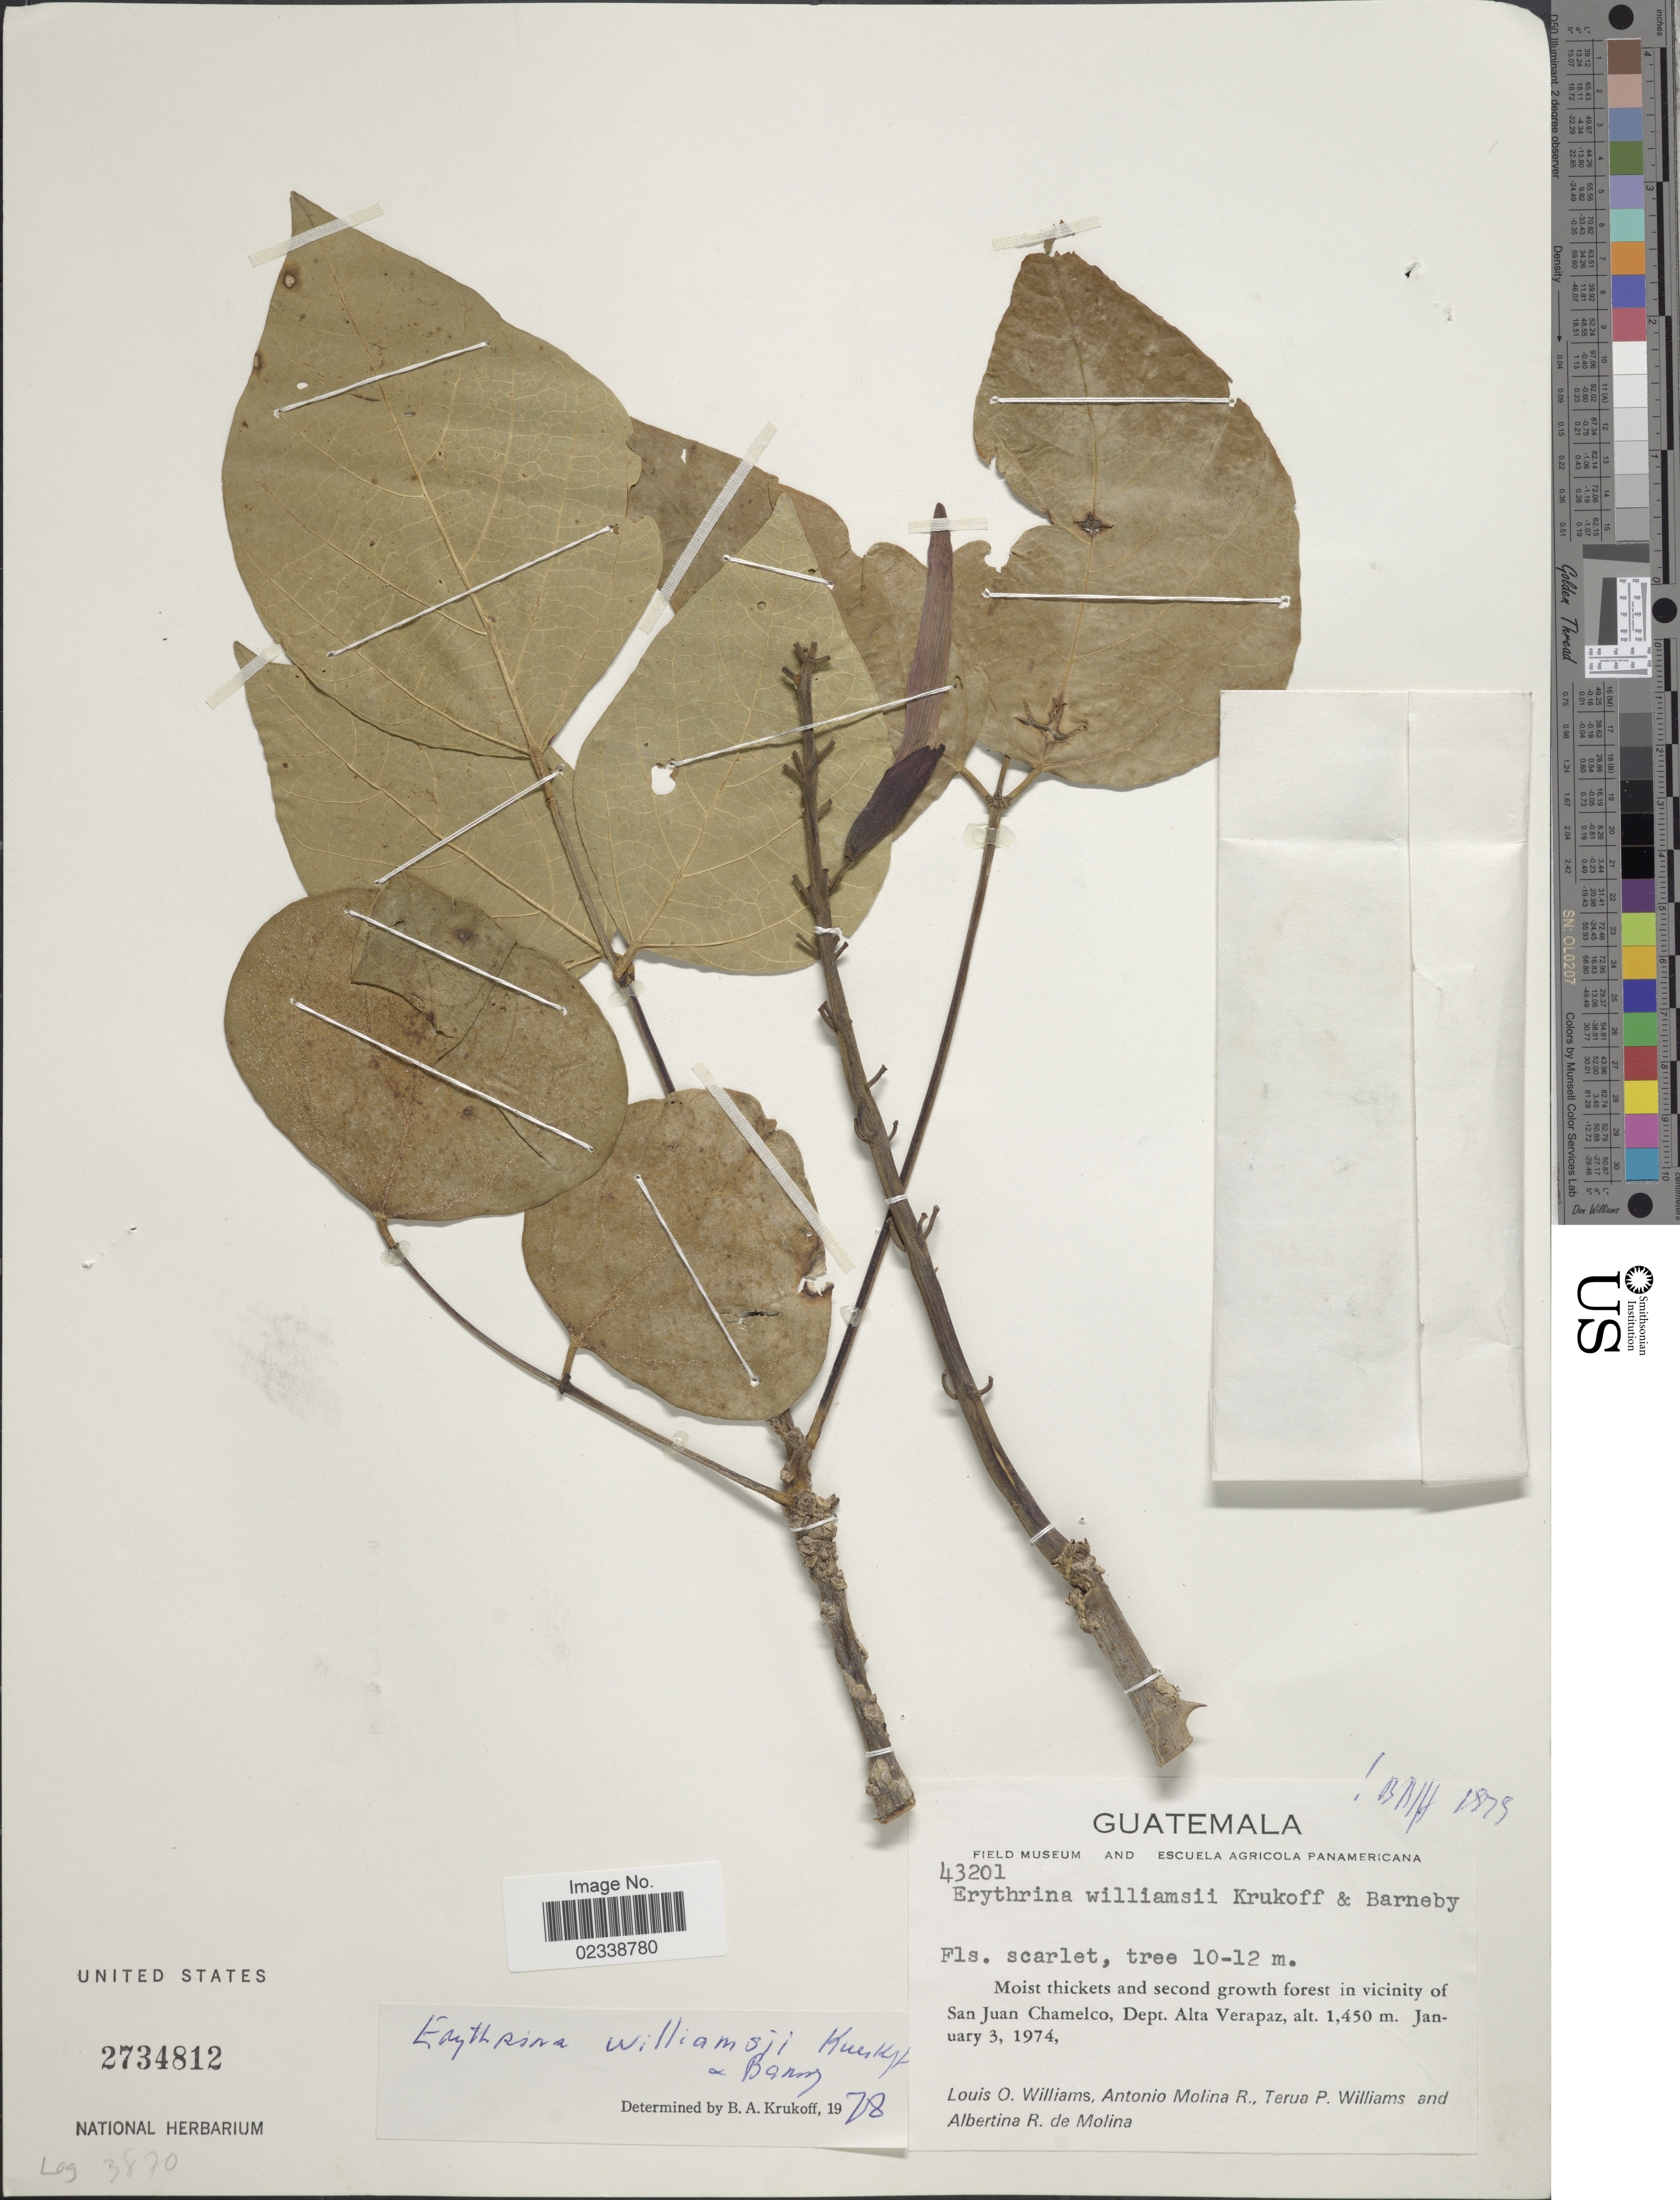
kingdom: Plantae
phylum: Tracheophyta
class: Magnoliopsida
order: Fabales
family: Fabaceae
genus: Erythrina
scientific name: Erythrina williamsii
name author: Krukoff & Barneby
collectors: L. O. Williams, A. Molina R., T. P. Williams & A. R. Molina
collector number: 43201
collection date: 1974-01-03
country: Guatemala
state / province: Alta Verapaz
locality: Vicinity of San Juan Chamelco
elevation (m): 1450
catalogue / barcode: US 2734812